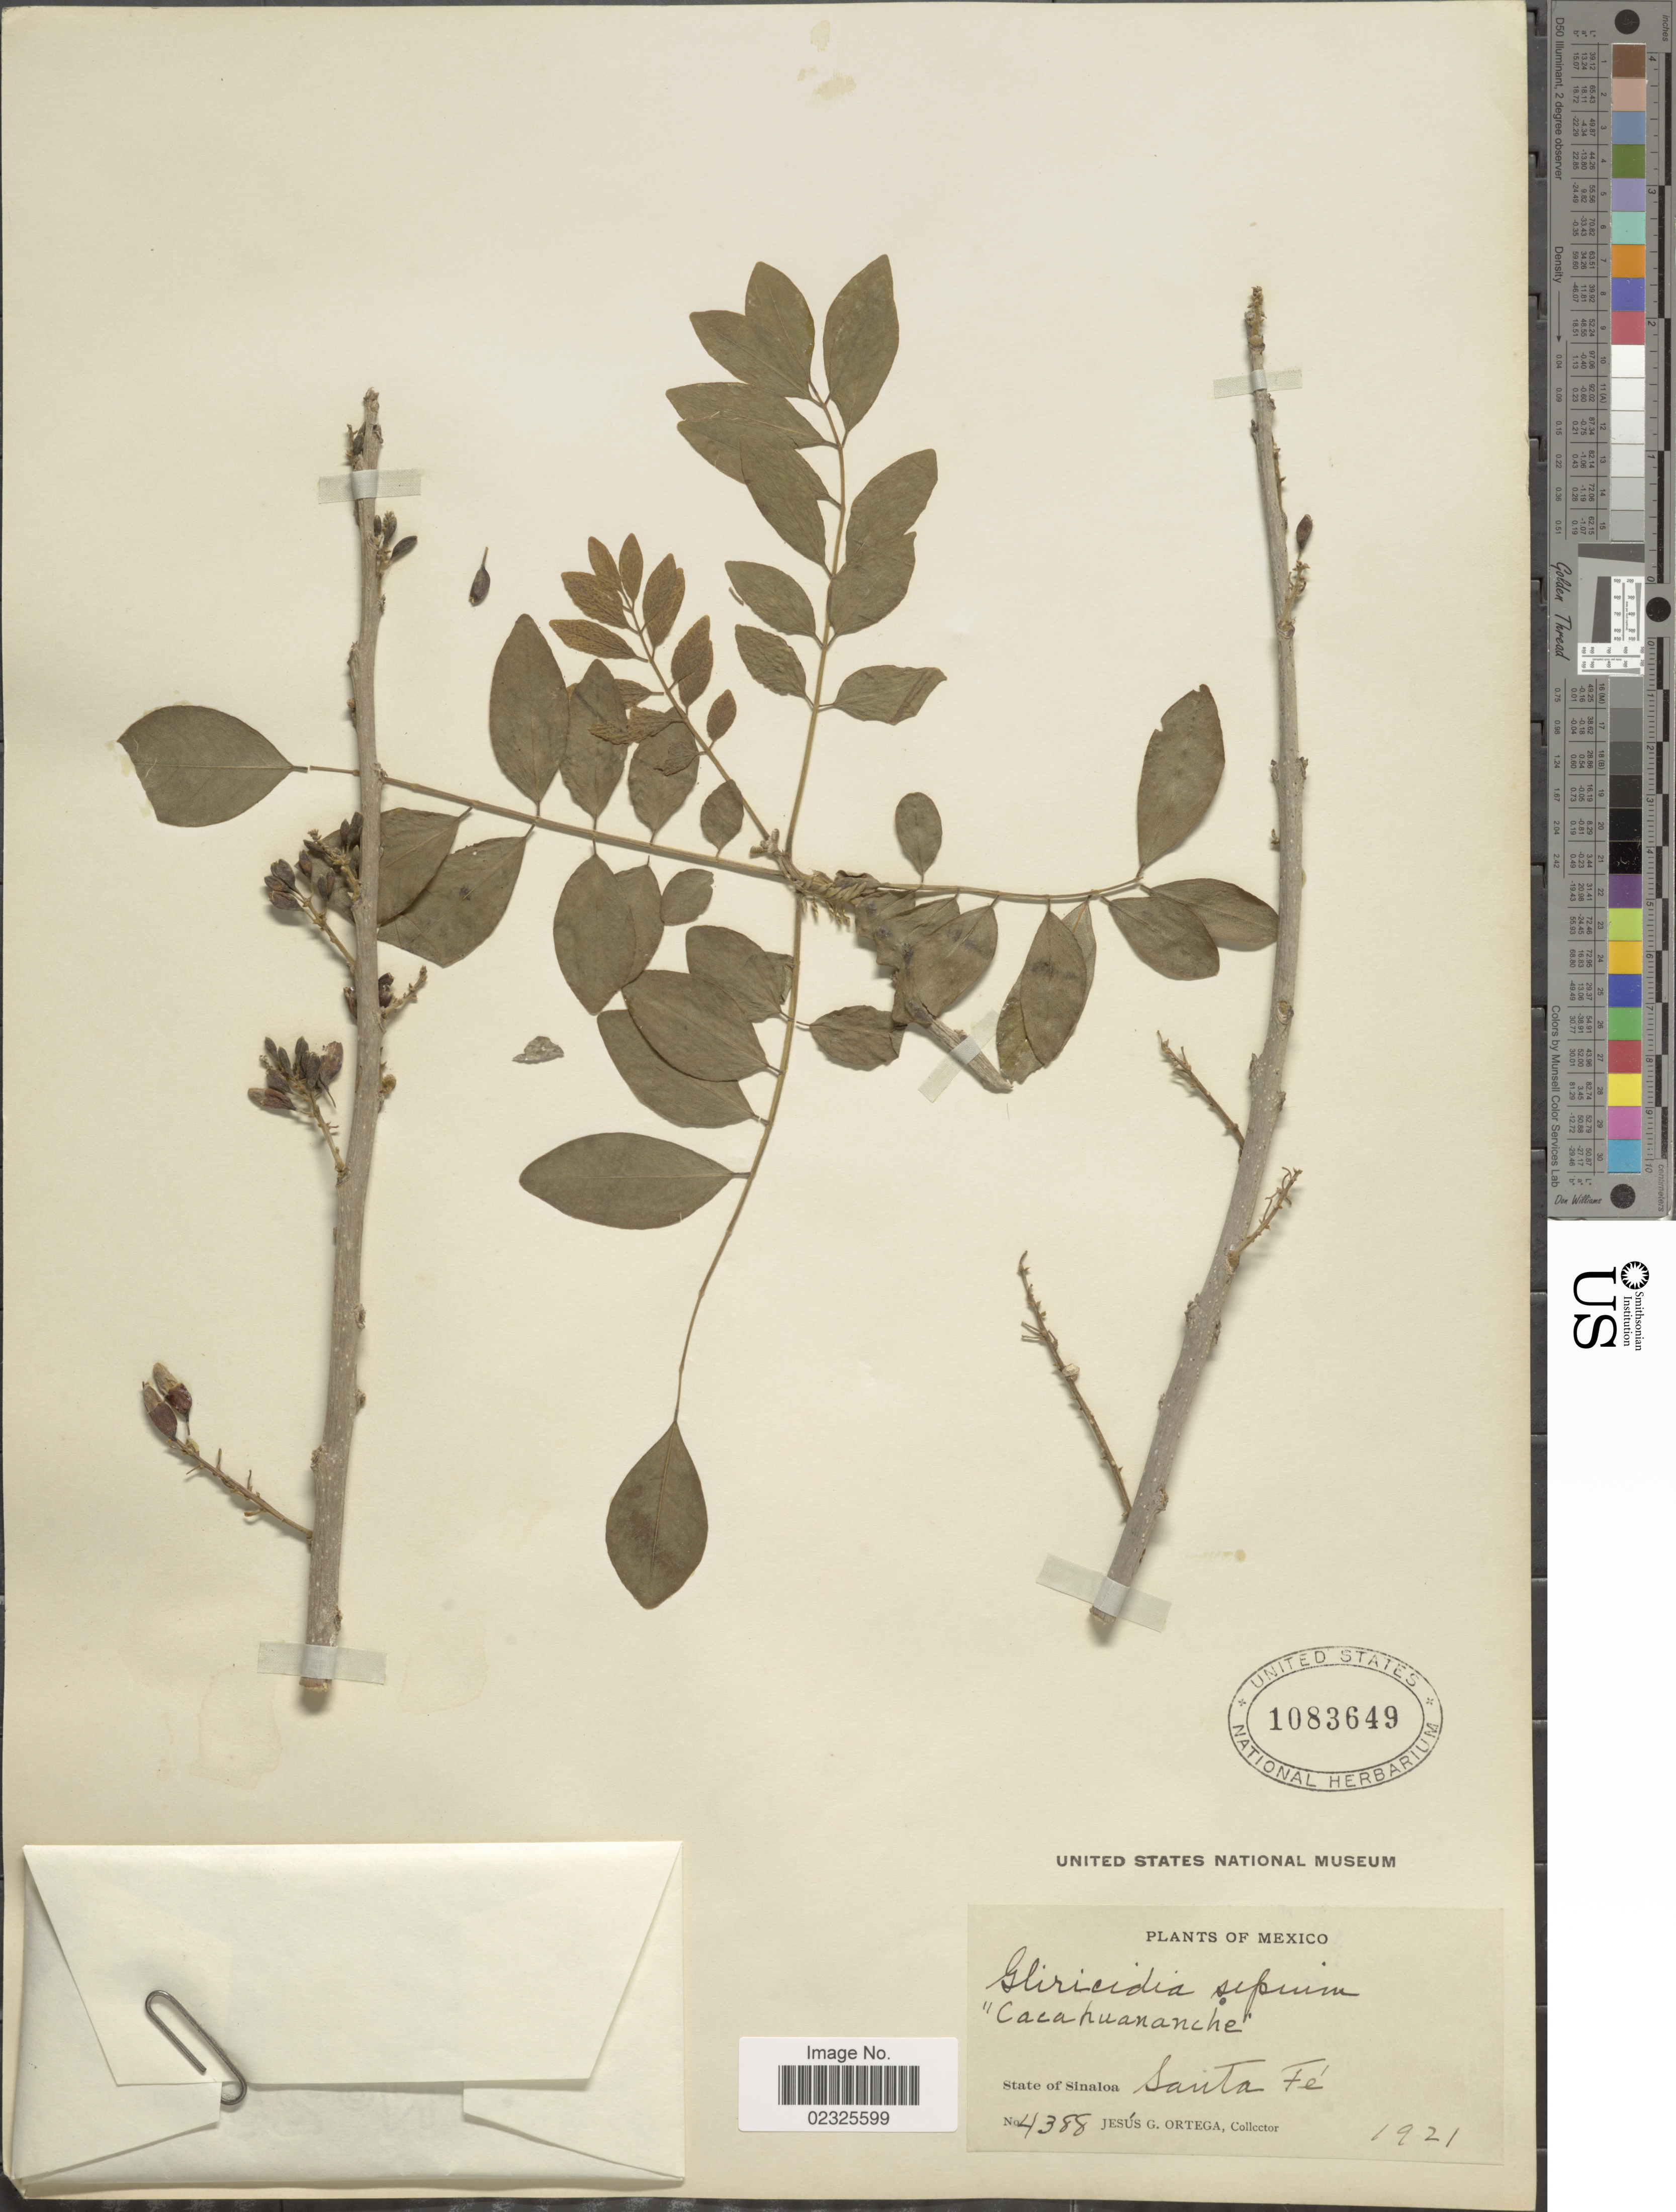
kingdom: Plantae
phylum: Tracheophyta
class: Magnoliopsida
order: Fabales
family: Fabaceae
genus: Gliricidia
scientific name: Gliricidia sepium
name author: (Jacq.) Kunth ex Walp.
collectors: J. Ortega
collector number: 4388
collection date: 1921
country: Mexico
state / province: Sinaloa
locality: Santa Fé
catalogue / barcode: US 1083649